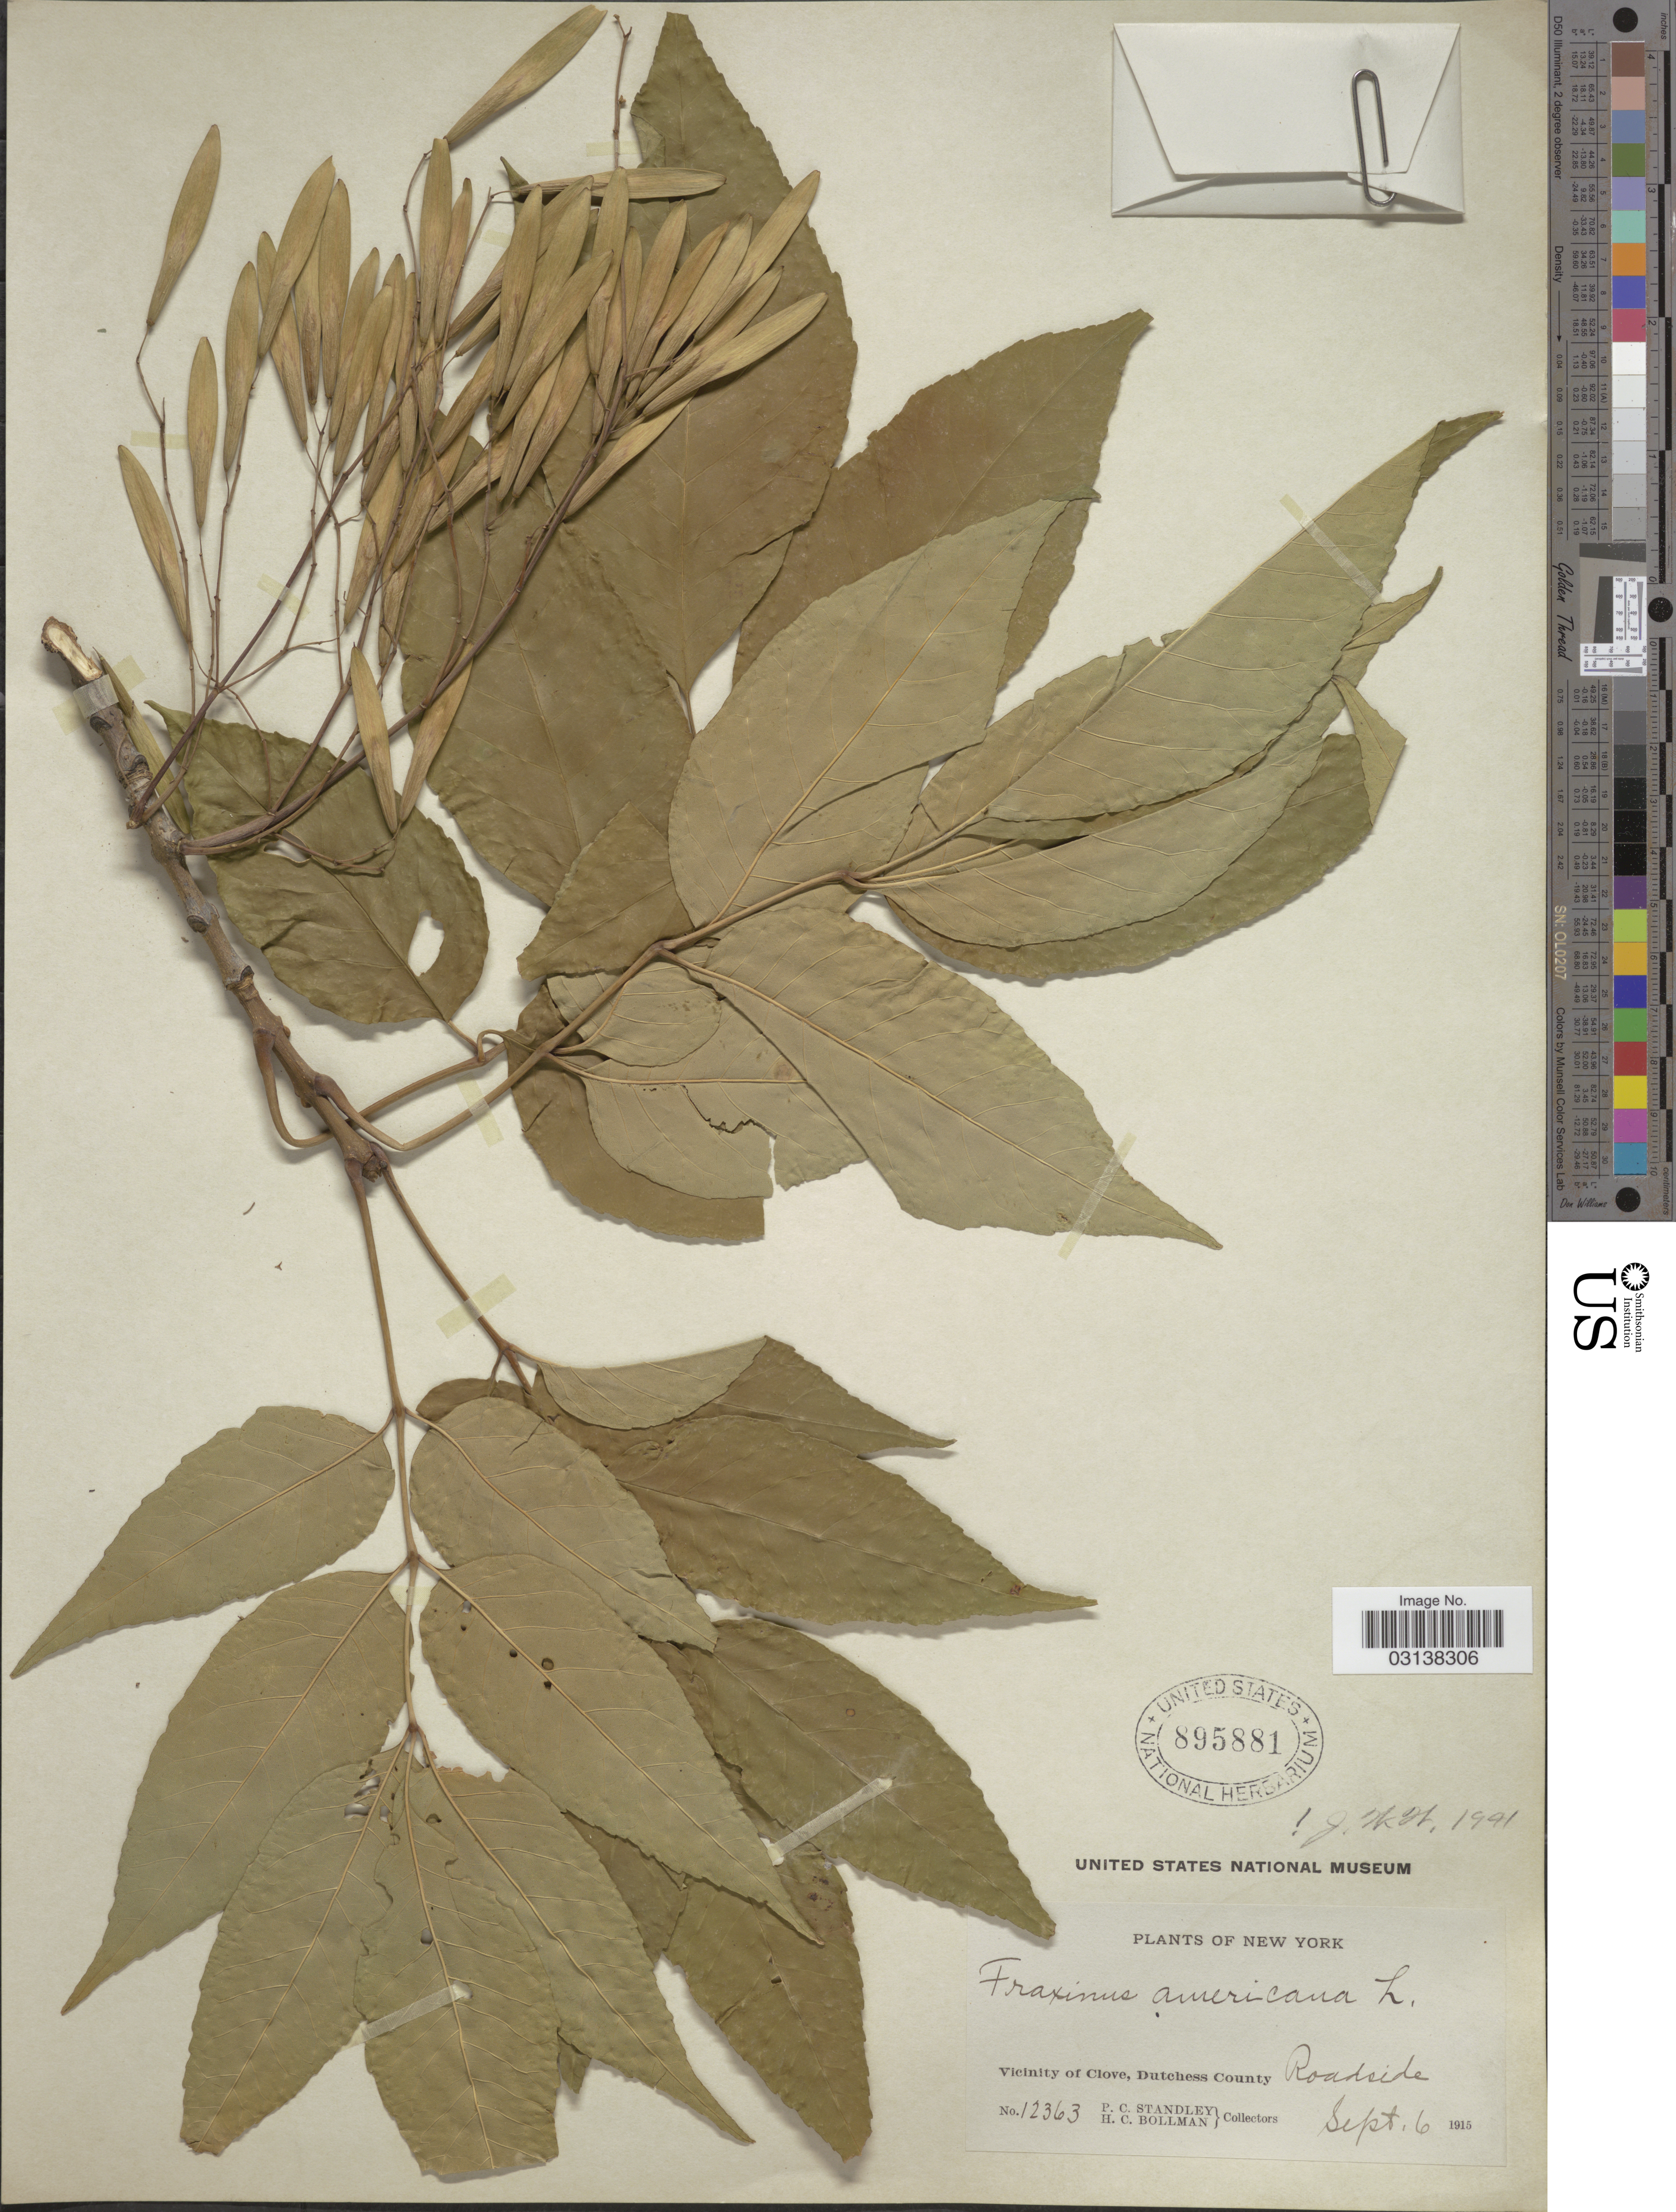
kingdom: Plantae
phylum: Tracheophyta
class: Magnoliopsida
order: Lamiales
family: Oleaceae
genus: Fraxinus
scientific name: Fraxinus americana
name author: L.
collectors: P. C. Standley & H. C. Bollman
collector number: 12363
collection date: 1915-09-06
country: United States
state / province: New York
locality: Vicinity of Clove, Dutchess County. Roadside.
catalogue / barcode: US 895881